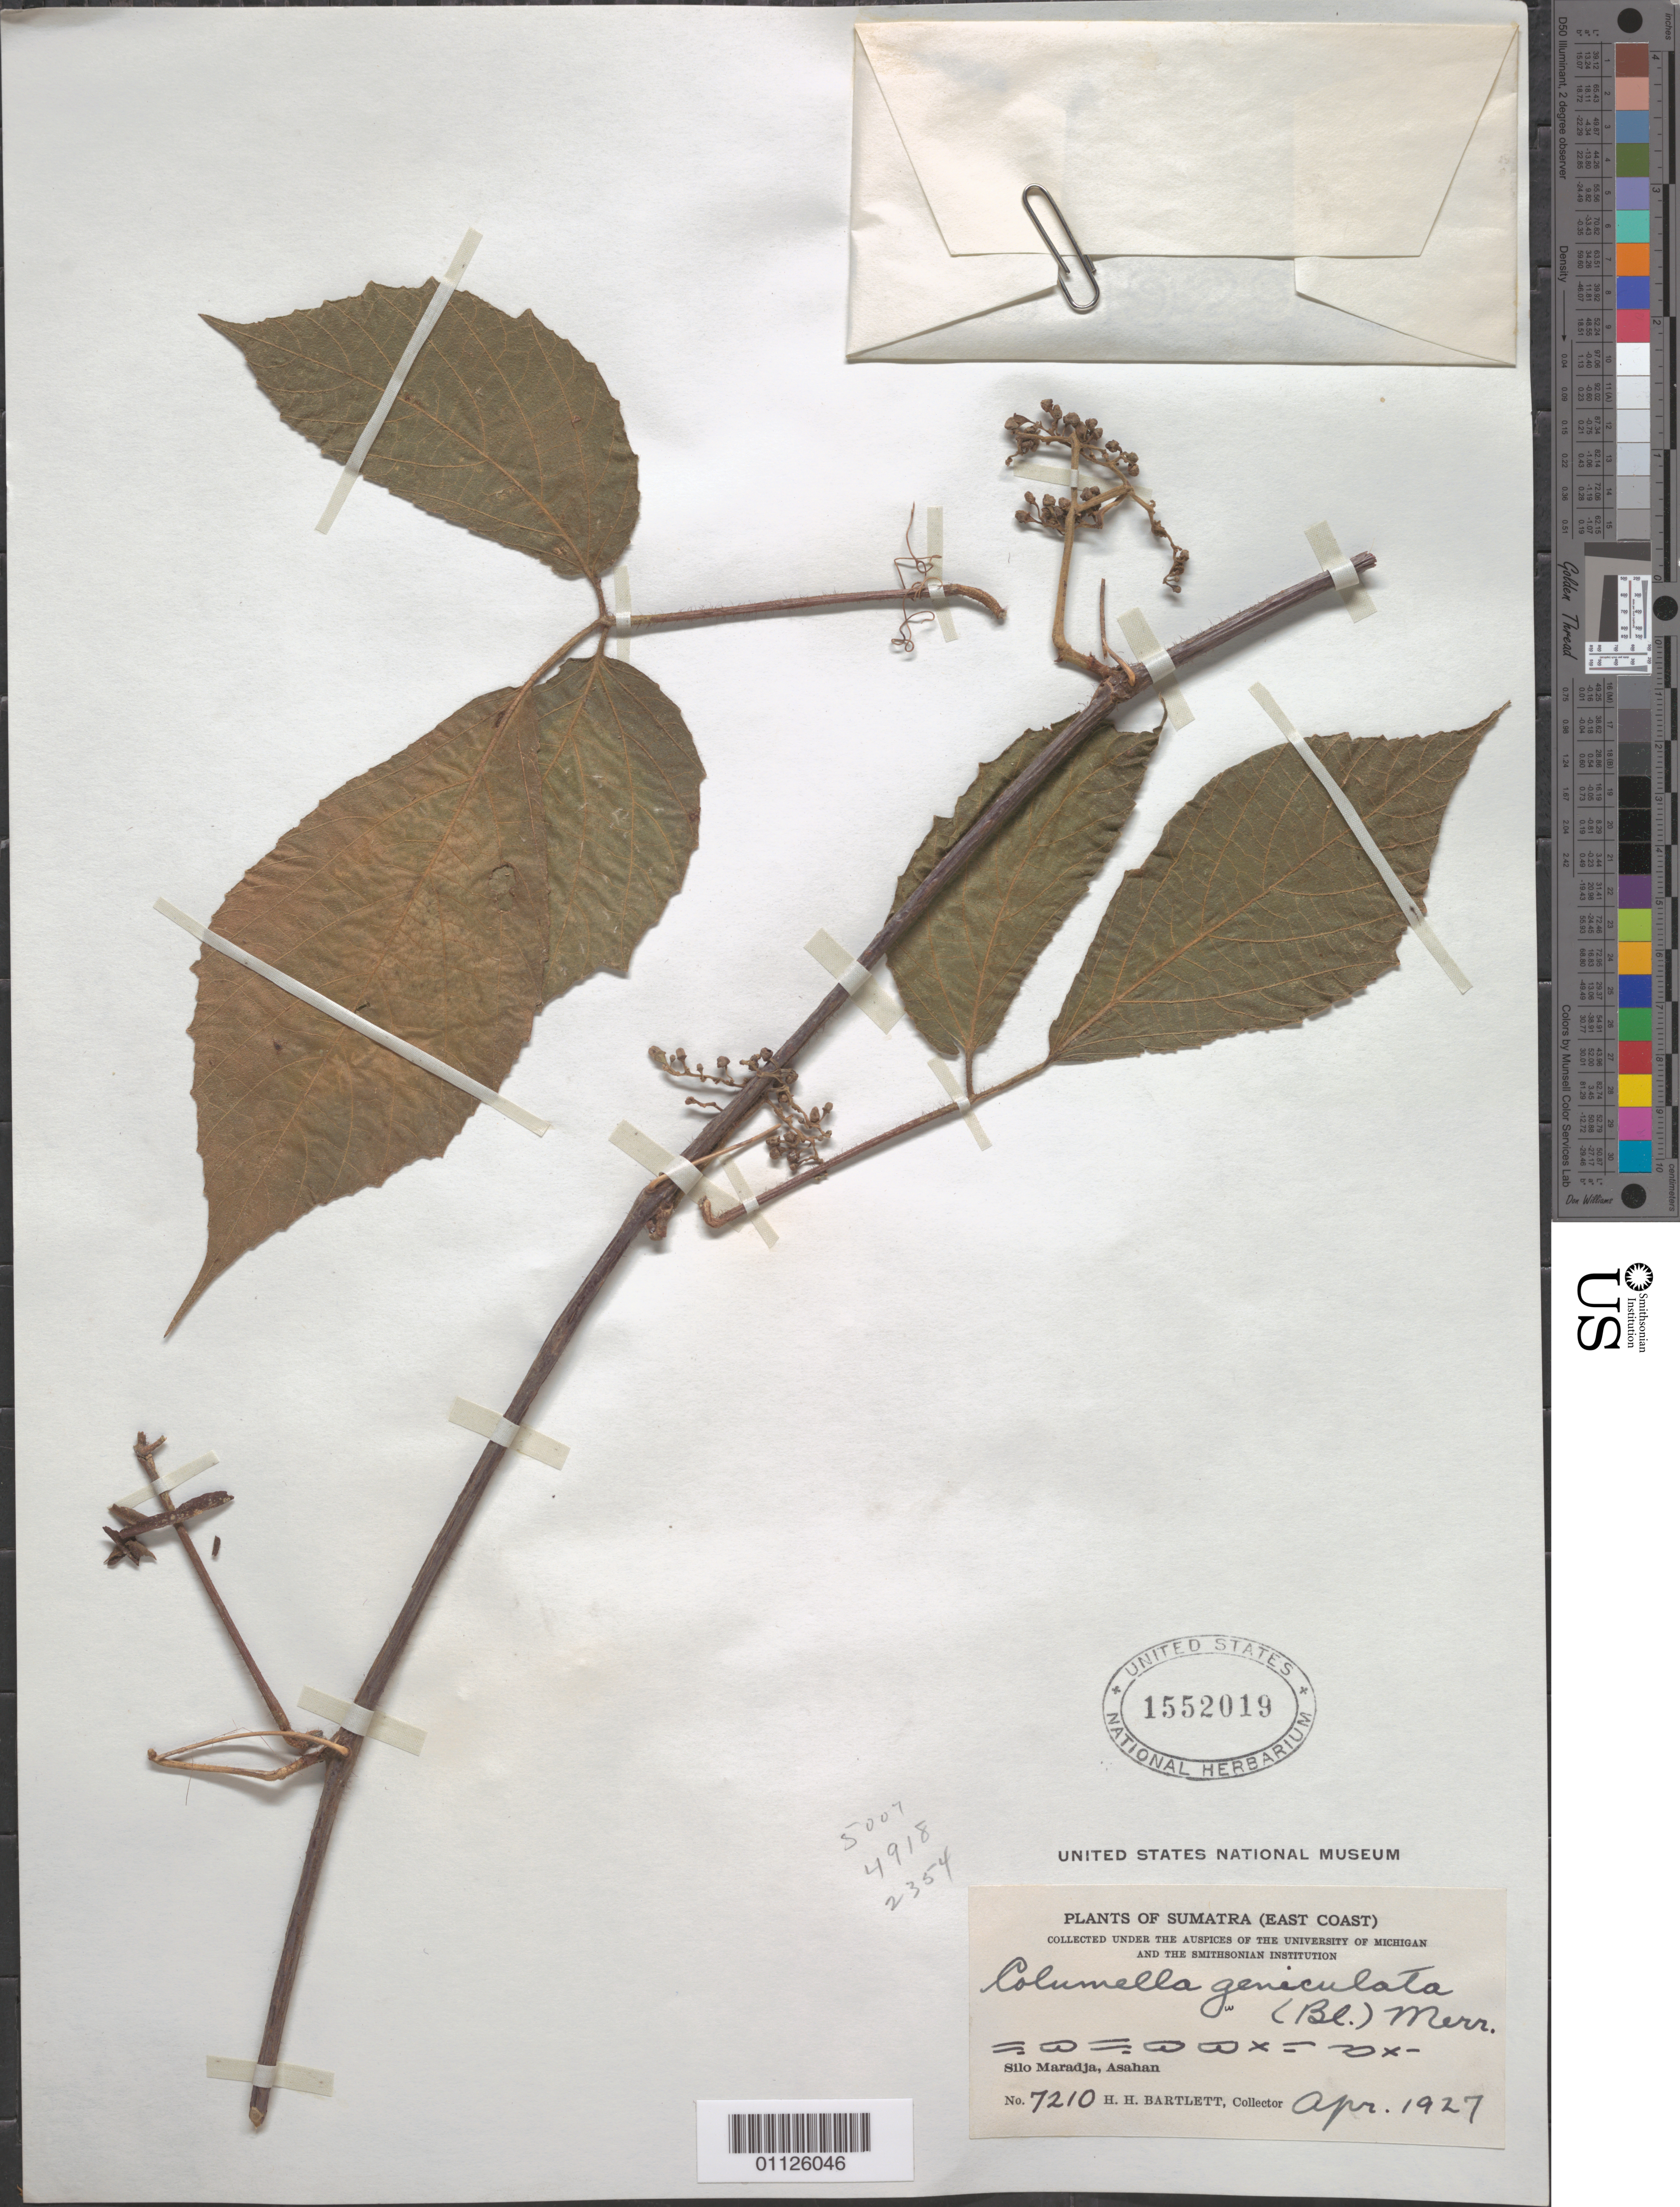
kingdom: Plantae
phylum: Tracheophyta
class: Magnoliopsida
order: Vitales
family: Vitaceae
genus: Cissus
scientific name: Cissus geniculata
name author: Blume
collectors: H. H. Bartlett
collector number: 7210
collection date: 1927-04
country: Indonesia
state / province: Sumatra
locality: E Coast. Silo Maradja, Asahan.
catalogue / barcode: US 1552019